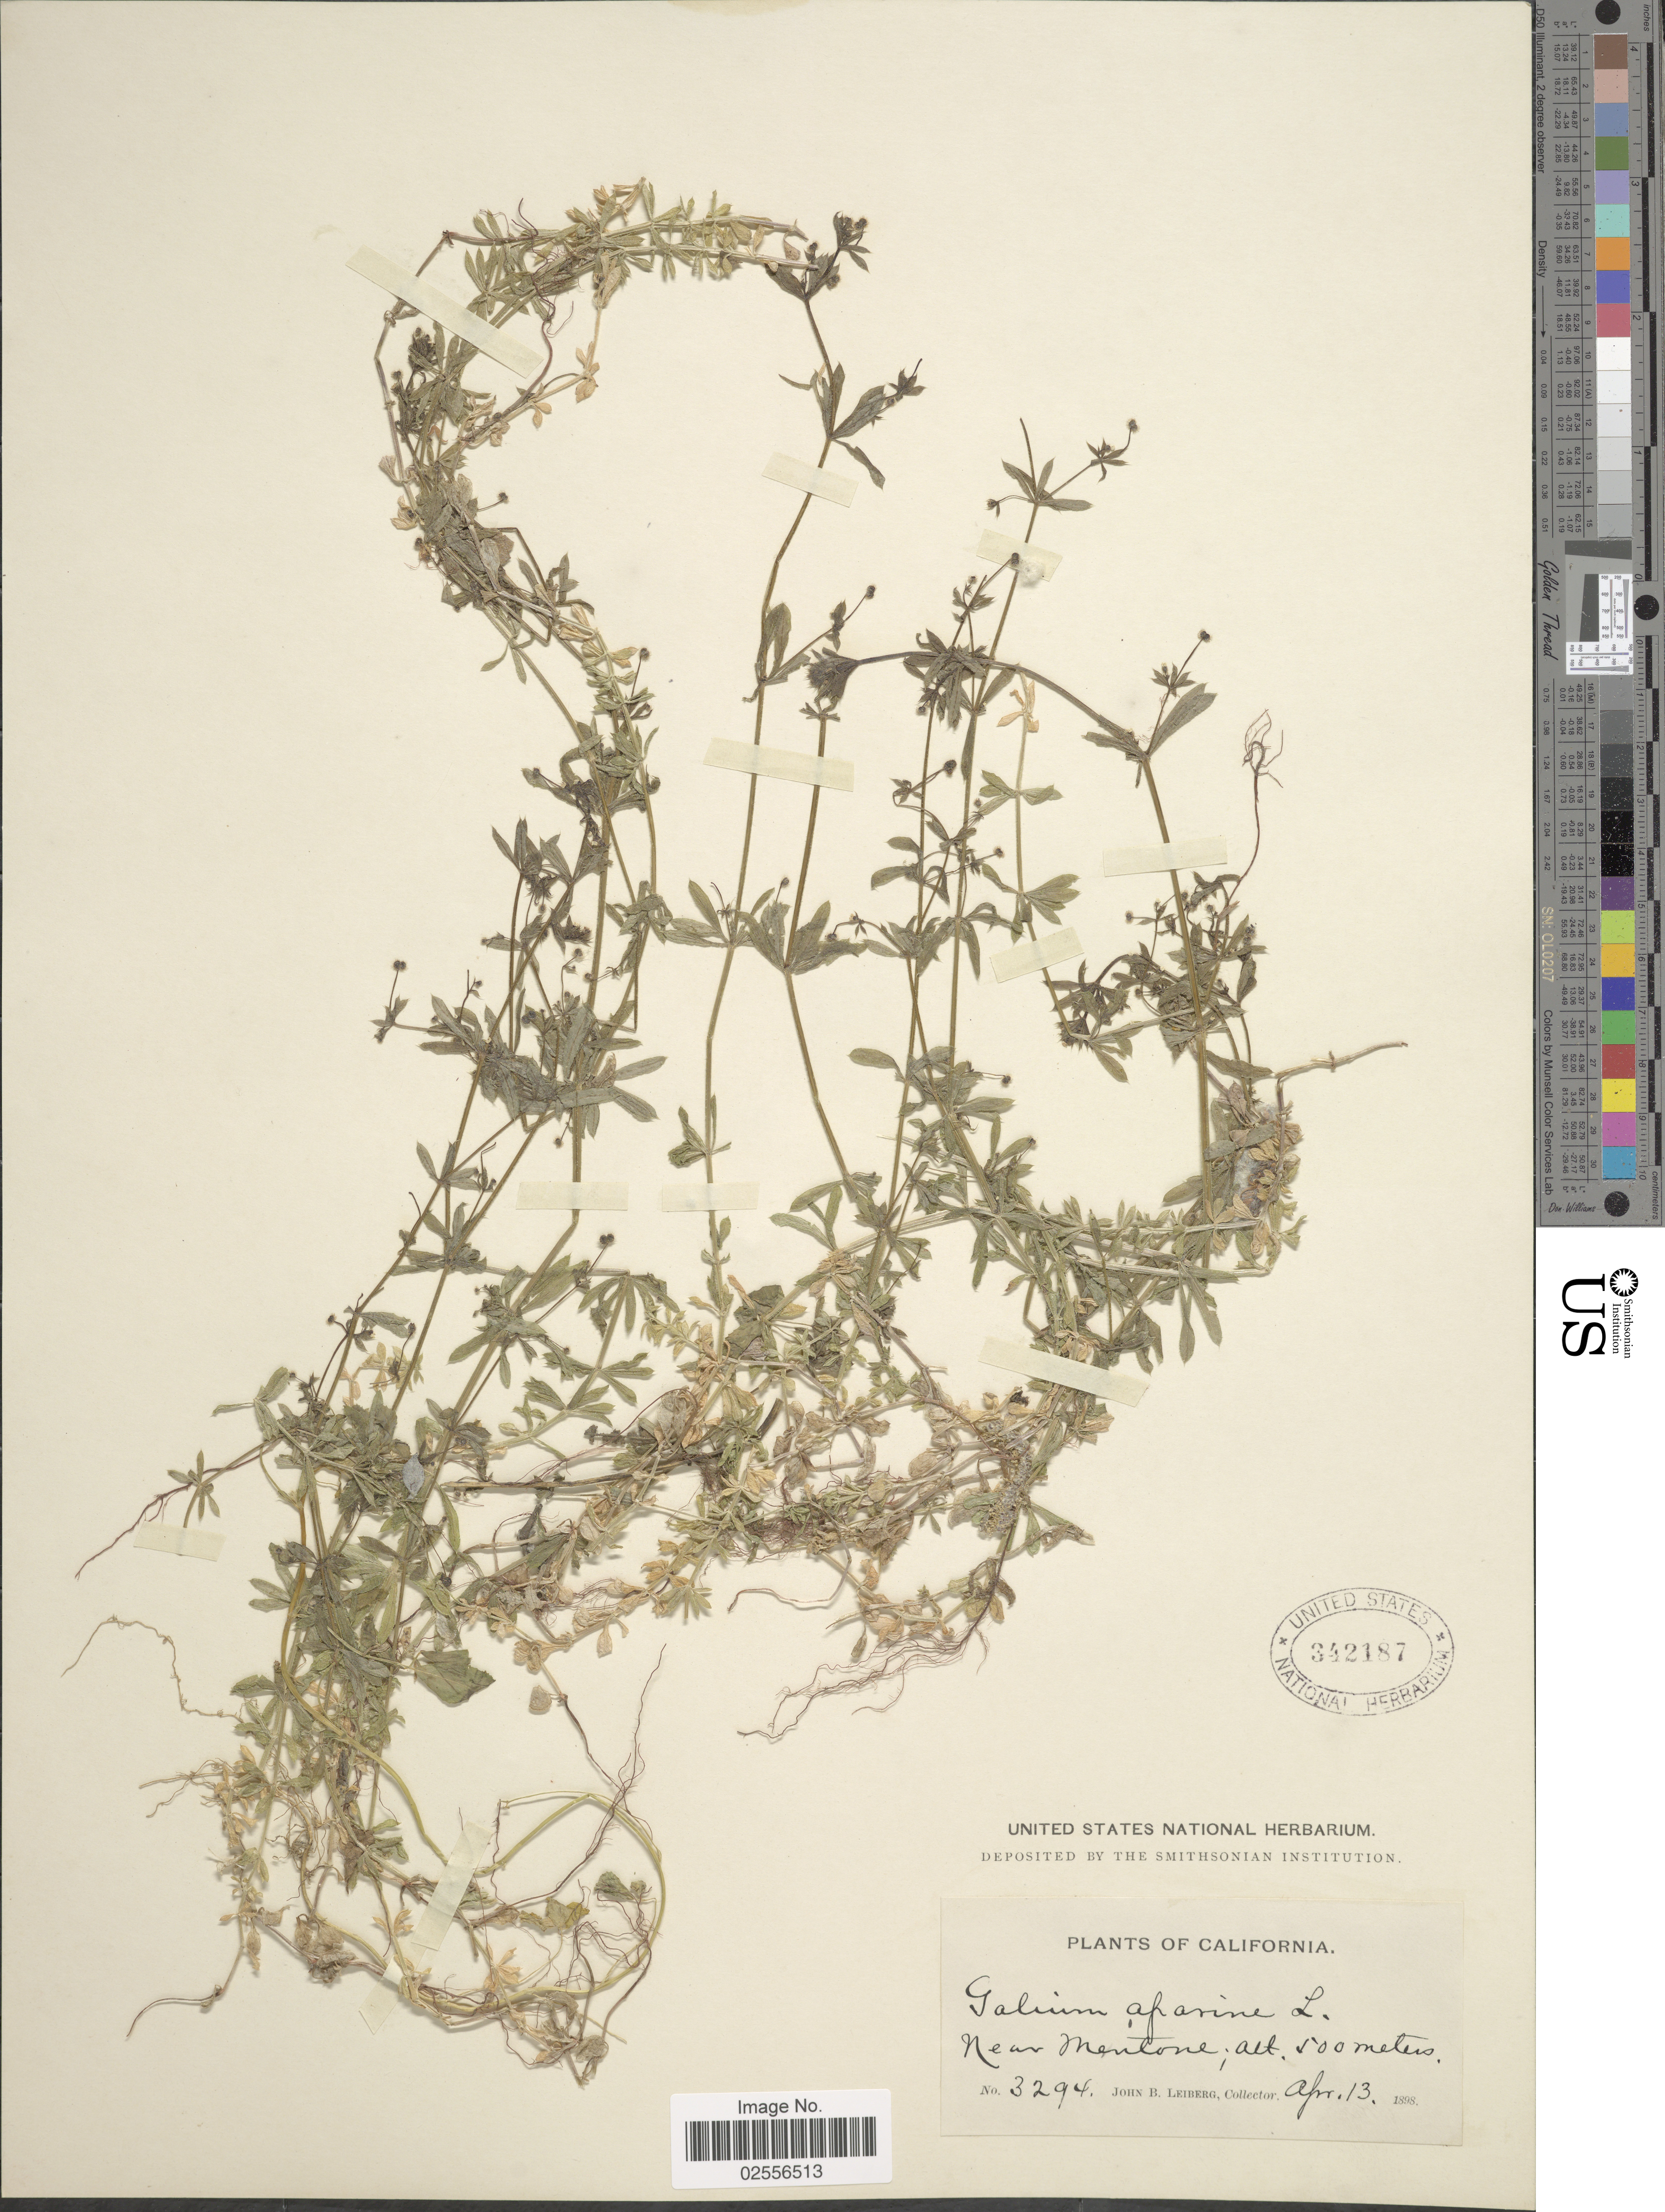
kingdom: Plantae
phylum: Tracheophyta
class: Magnoliopsida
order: Gentianales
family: Rubiaceae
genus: Galium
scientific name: Galium aparine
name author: L.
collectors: J. B. Leiberg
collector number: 3294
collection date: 1898-04-13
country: United States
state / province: California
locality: Near Mentone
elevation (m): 500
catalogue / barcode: US 342187